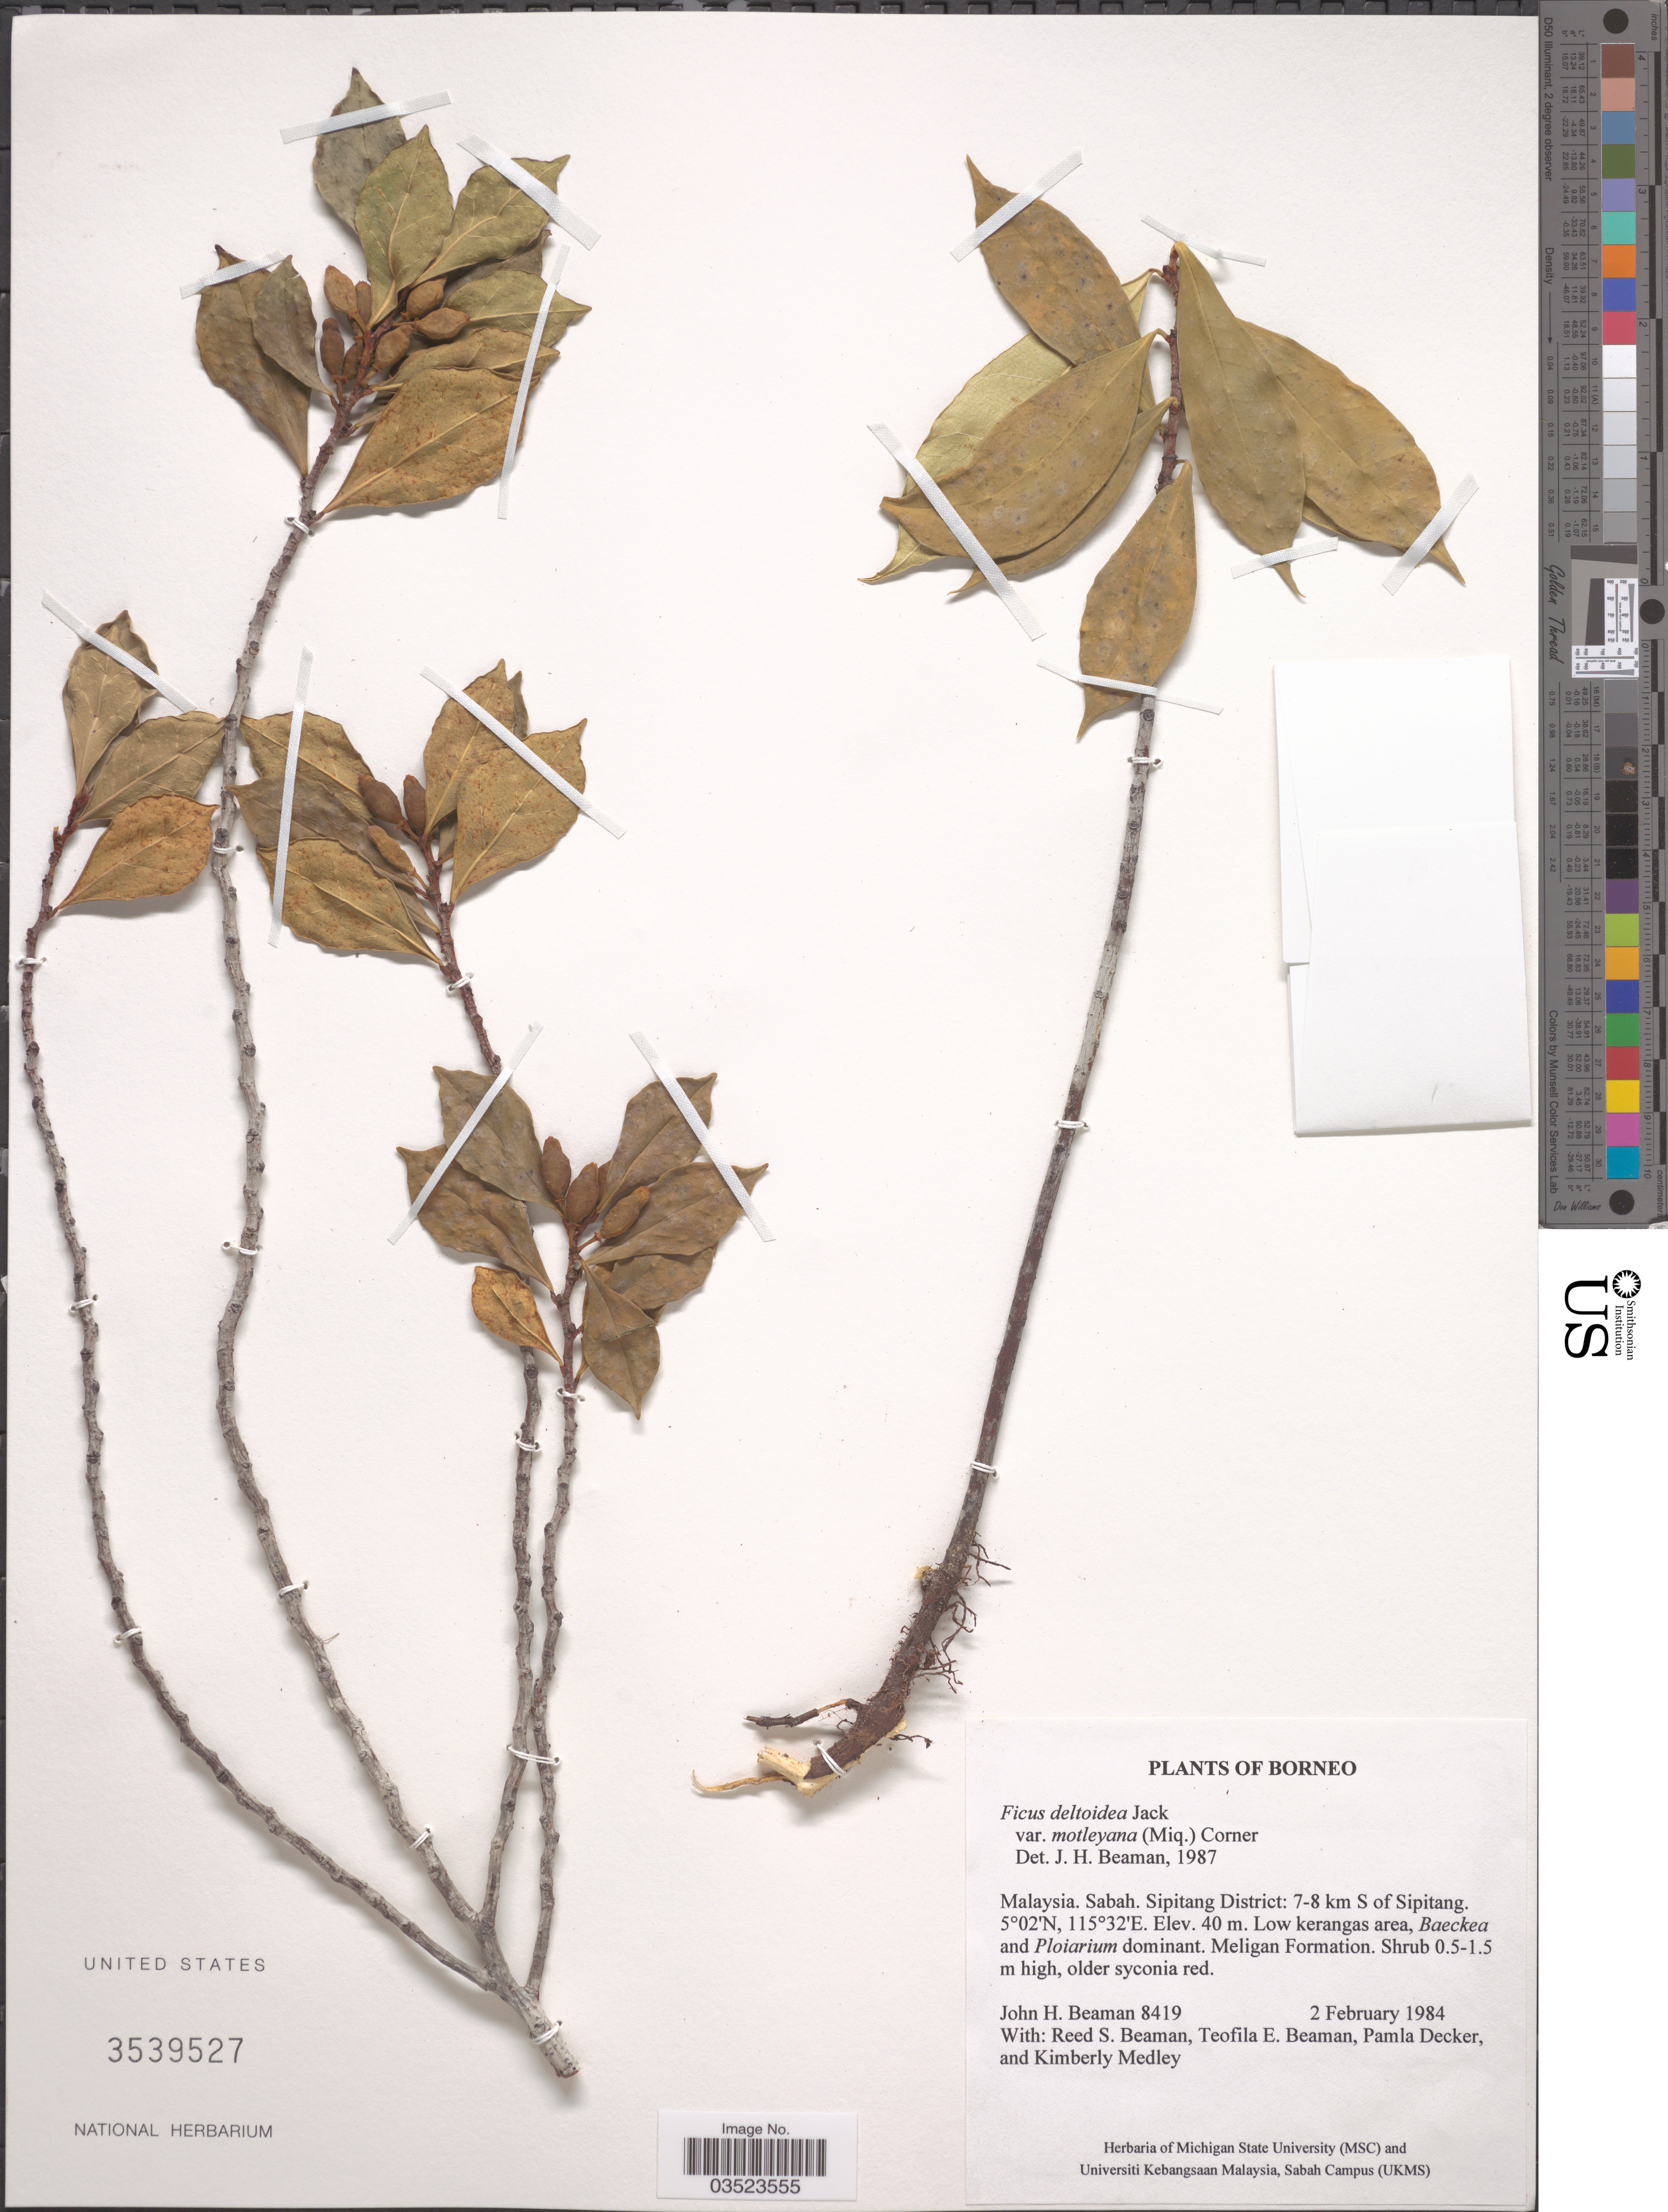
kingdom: Plantae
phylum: Tracheophyta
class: Magnoliopsida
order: Rosales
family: Moraceae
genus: Ficus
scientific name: Ficus deltoidea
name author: Jack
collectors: J. H. Beaman, R. S. Beaman, T. E. Beaman, P. Decker & K. Medley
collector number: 8419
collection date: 1984-02-02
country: Malaysia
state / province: Sabah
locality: Borneo. Sabah. Sipitang District: 7-8 km S of Sipitang. Low kerangas area. Meligan Formation.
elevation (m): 40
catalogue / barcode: US 3539257